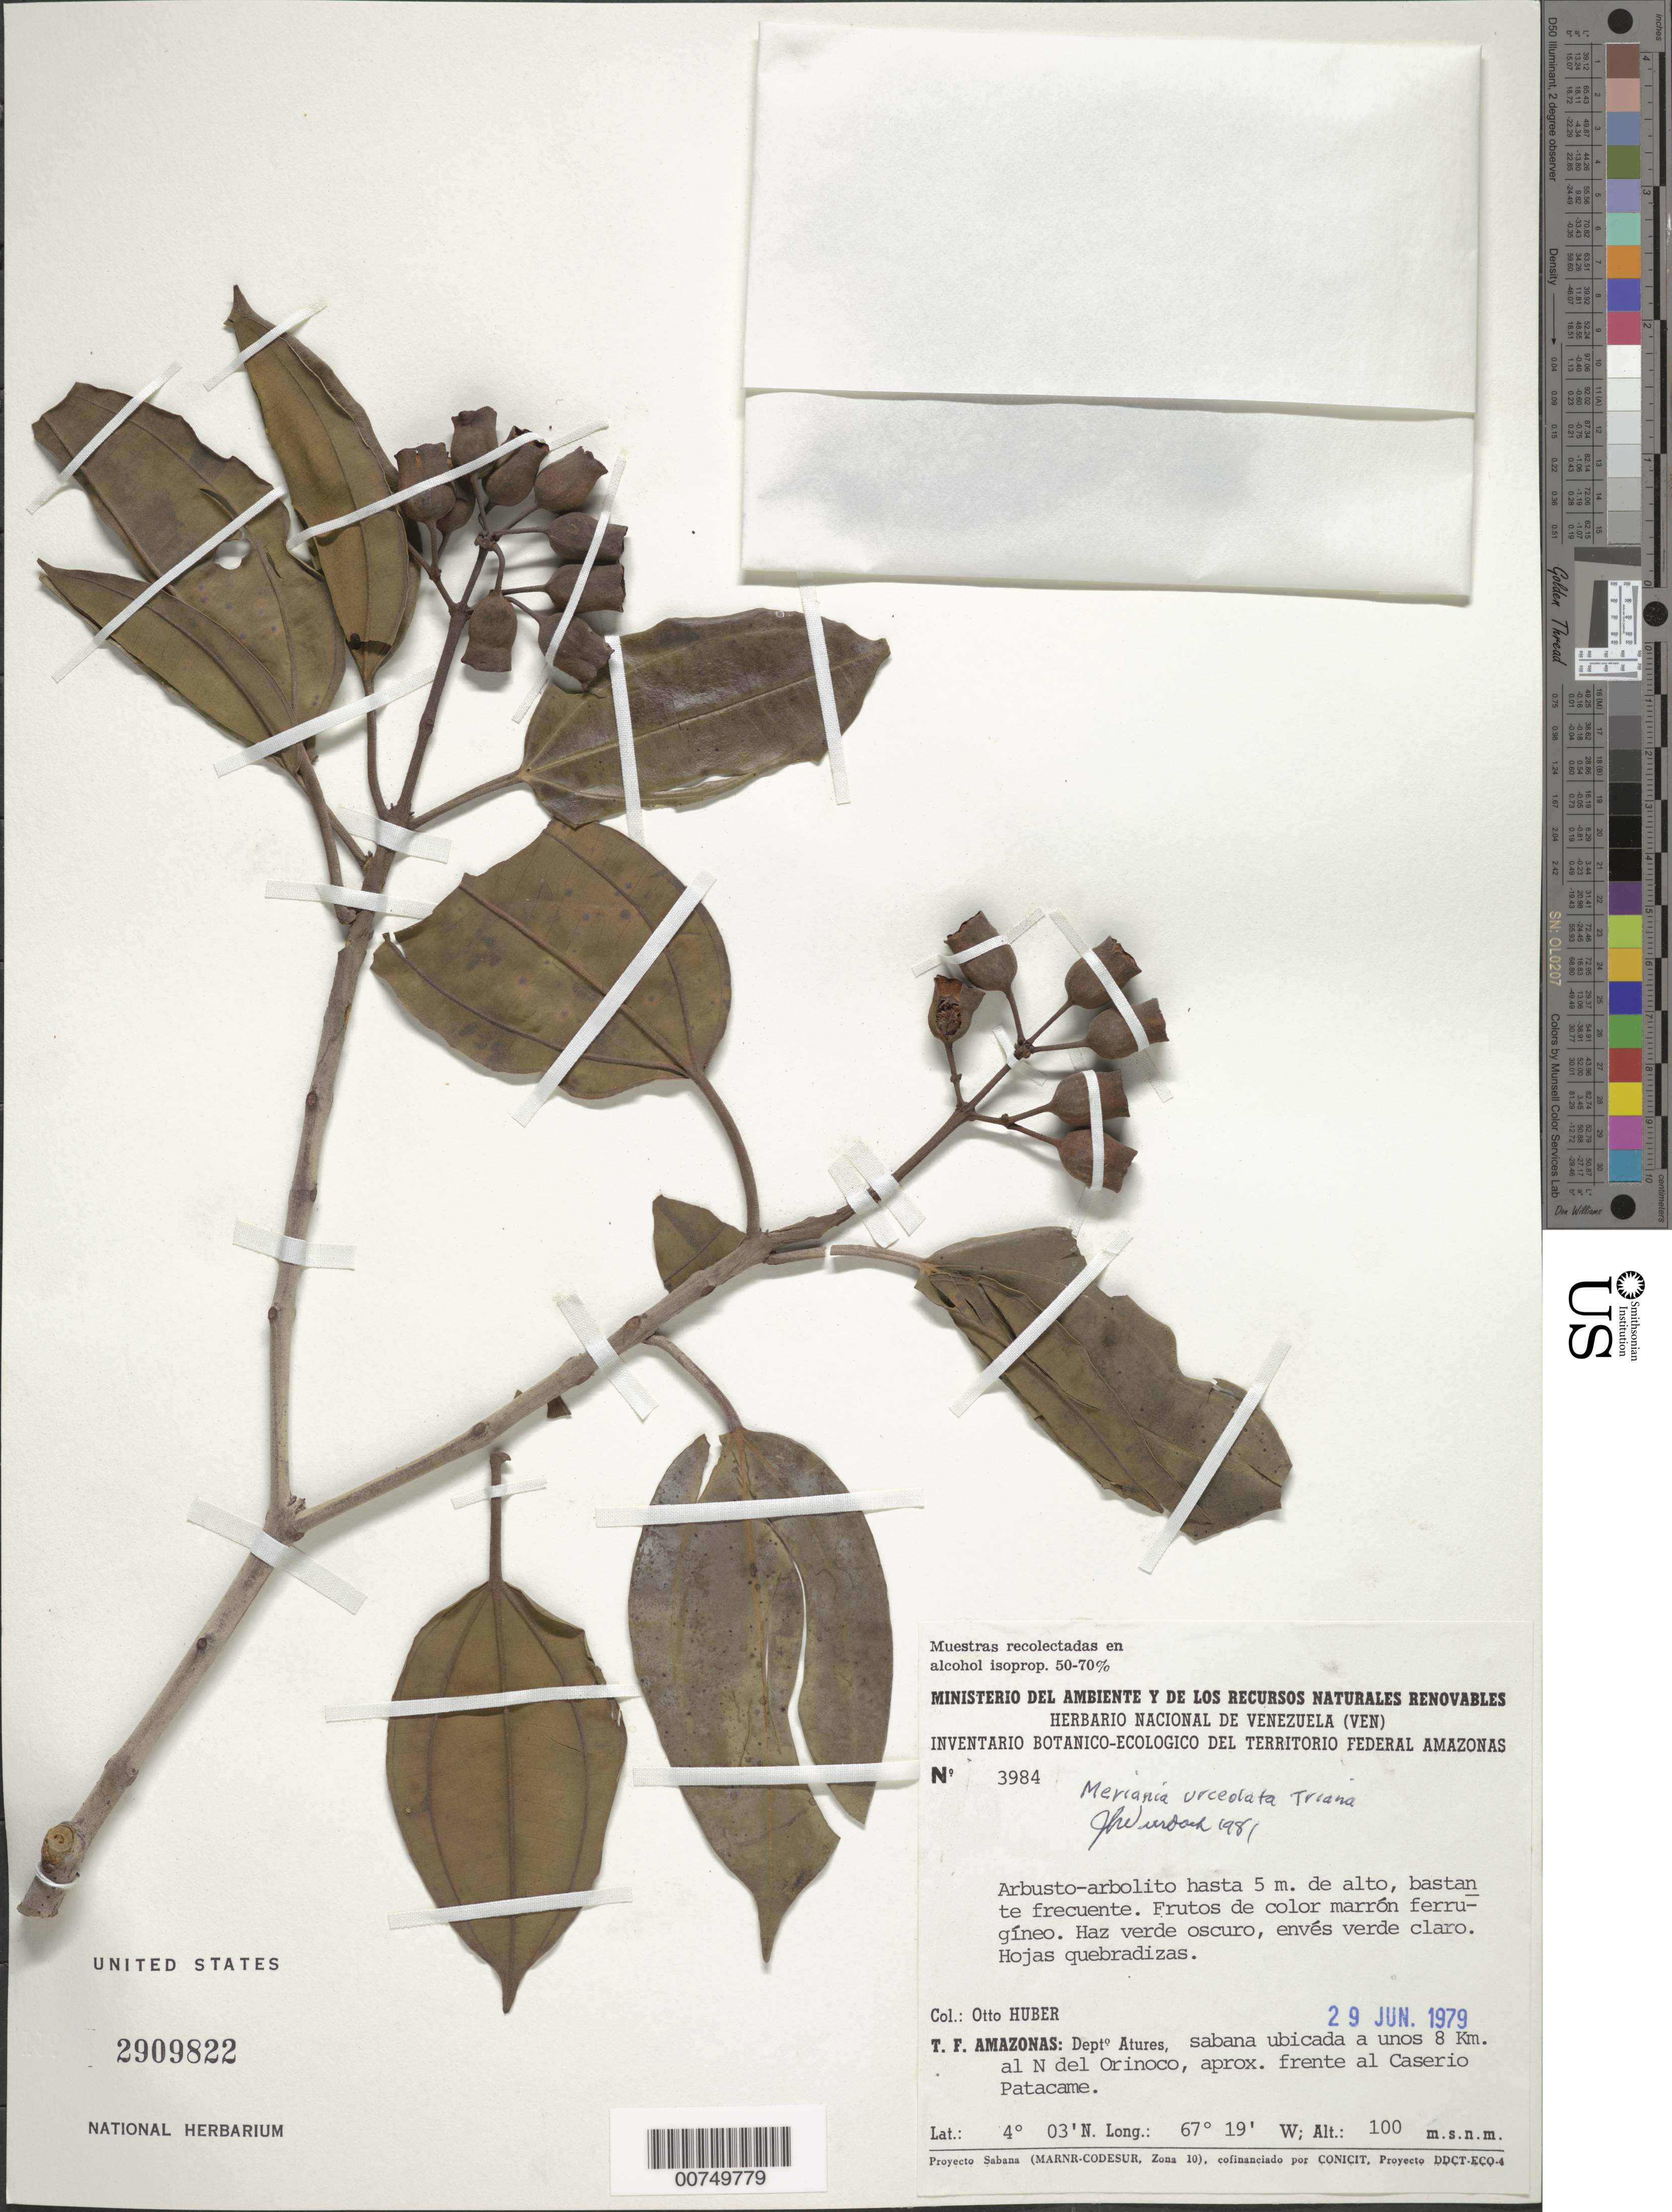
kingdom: Plantae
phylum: Tracheophyta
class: Magnoliopsida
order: Myrtales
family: Melastomataceae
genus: Meriania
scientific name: Meriania urceolata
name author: Triana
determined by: Wurdack, John J., (US), US (UNITED STATES)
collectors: O. Huber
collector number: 3984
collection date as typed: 29-Jun-79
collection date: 1979-06-29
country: Venezuela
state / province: Amazonas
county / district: Atures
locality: Orinoco, 8 km al N, opp. Caserío Patacame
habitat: Savanna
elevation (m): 100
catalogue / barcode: US 2909822